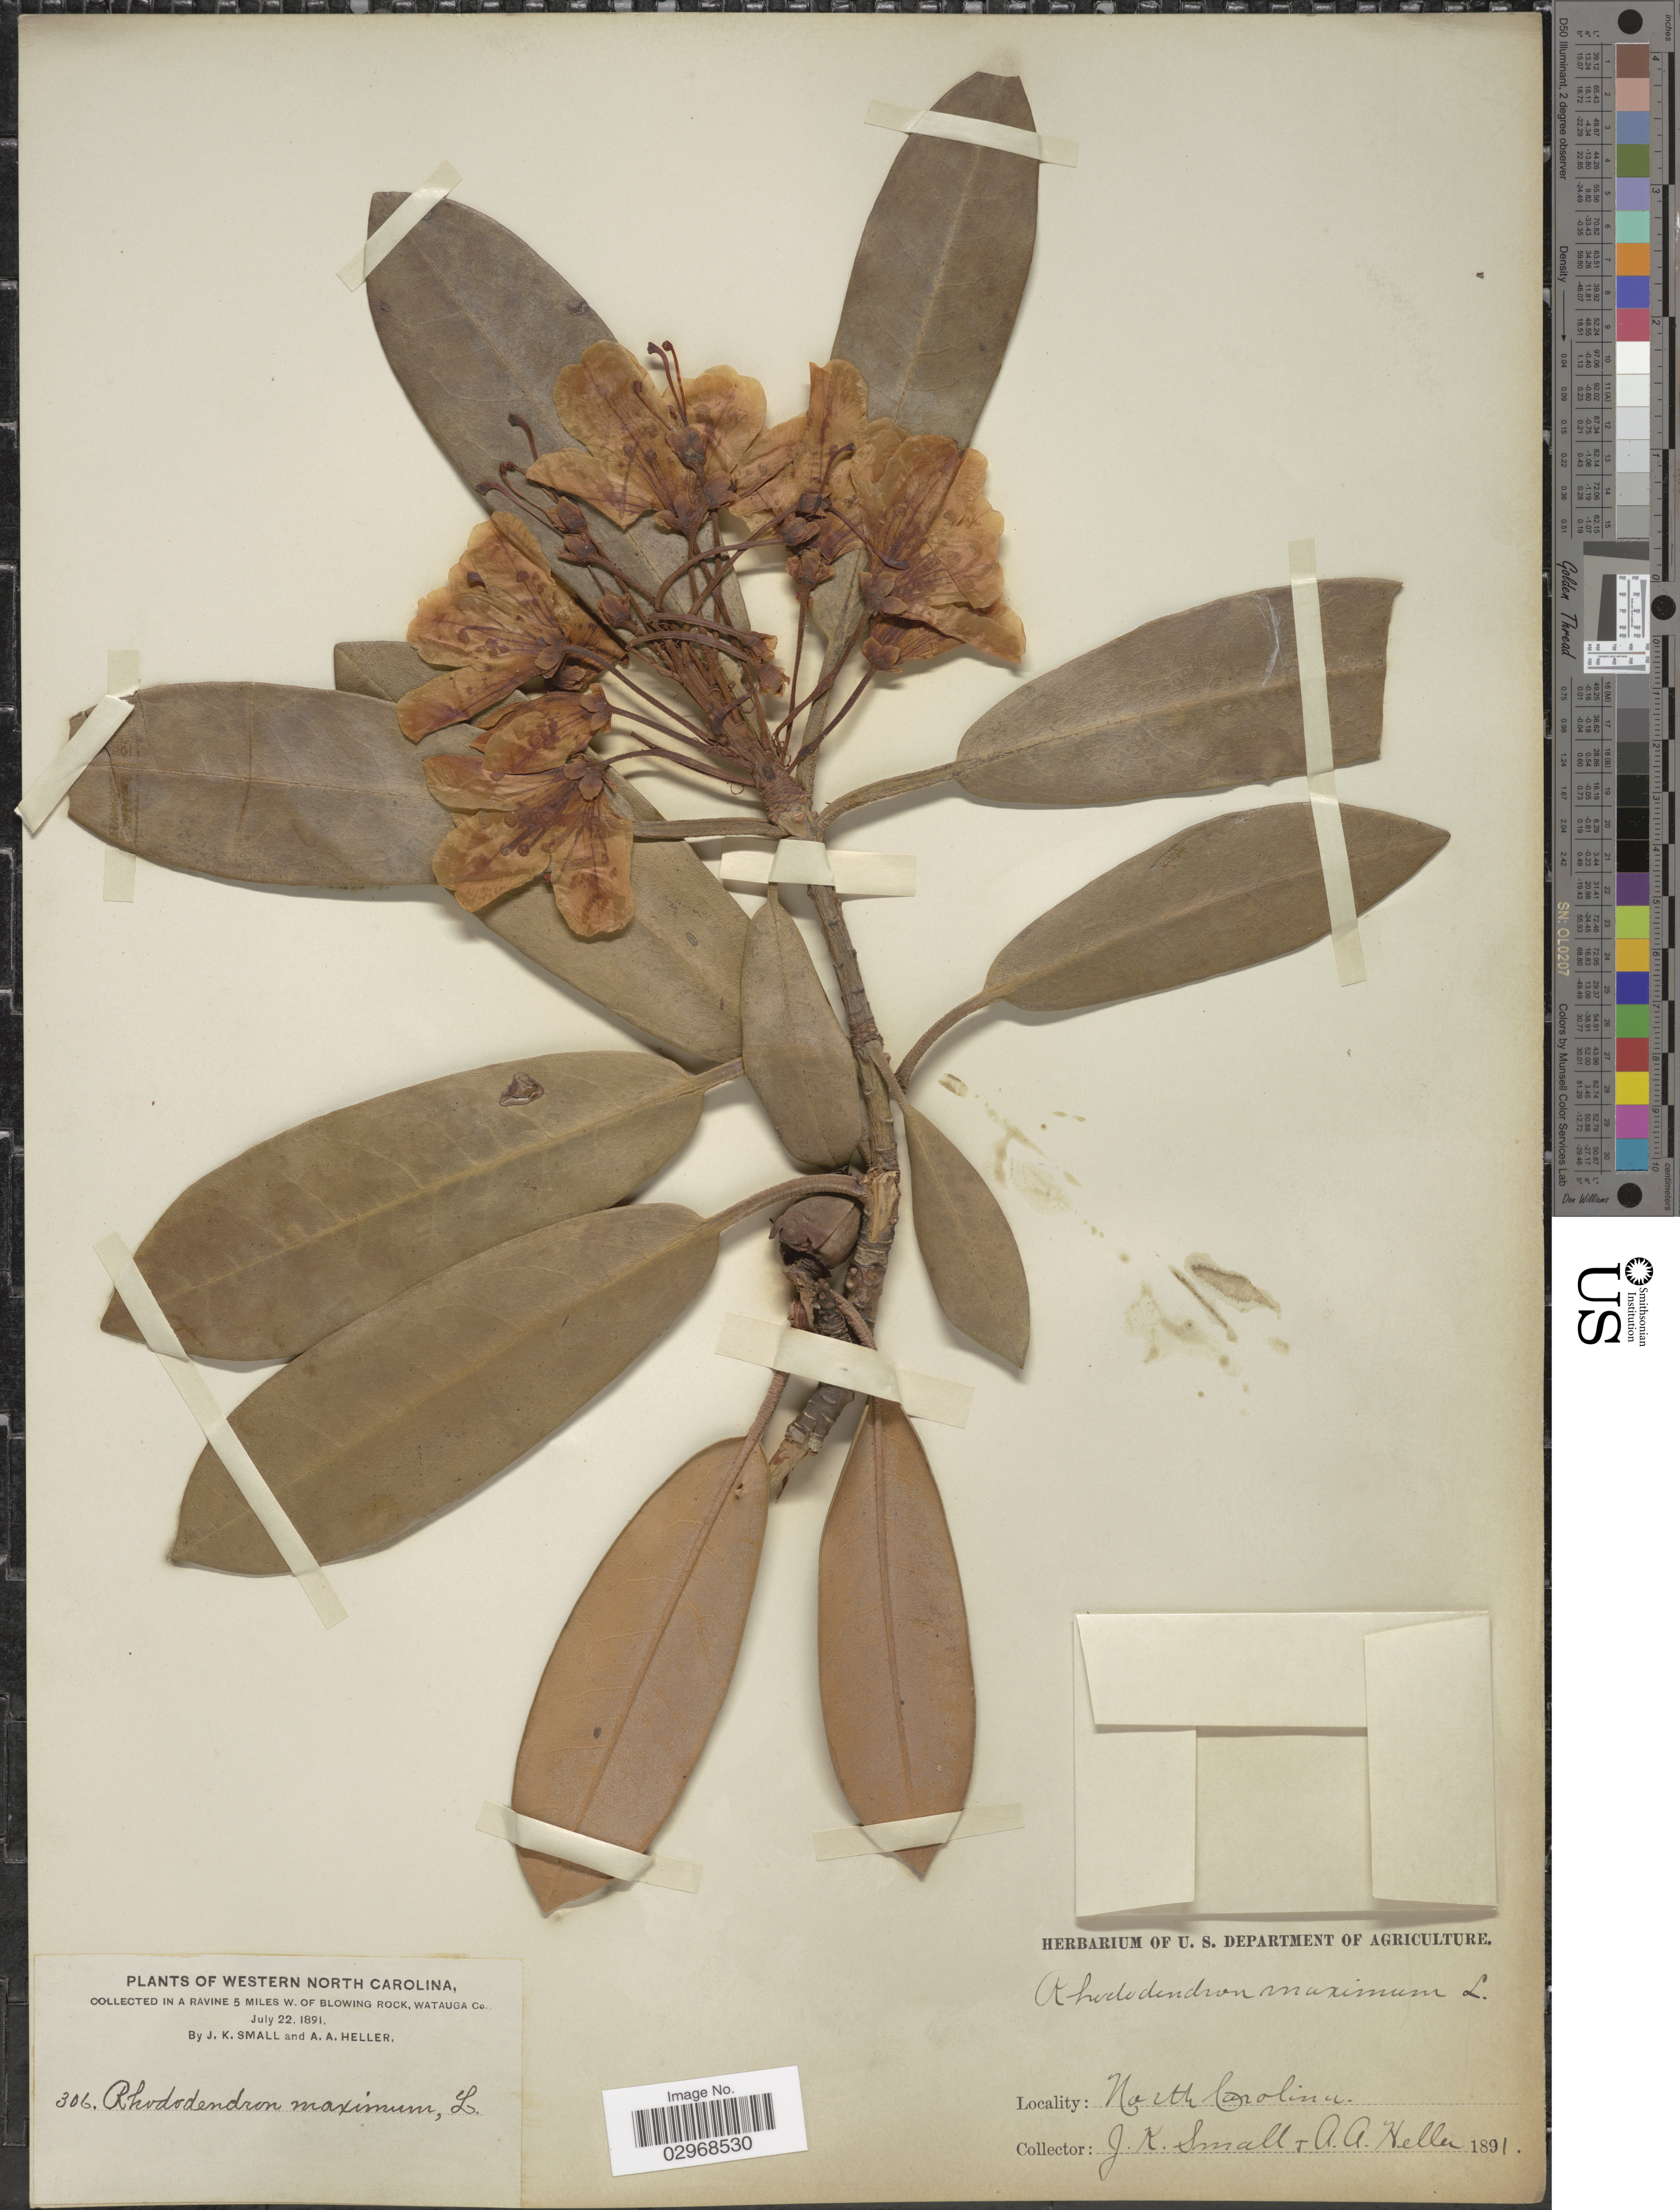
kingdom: Plantae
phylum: Tracheophyta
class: Magnoliopsida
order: Ericales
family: Ericaceae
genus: Rhododendron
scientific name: Rhododendron maximum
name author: L.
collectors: J. K. Small & A. A. Heller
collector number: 306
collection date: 1891-07-22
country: United States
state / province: North Carolina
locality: Western North Carolina. In a ravine 5 miles W. of Blowing Rock, Watauga Co.